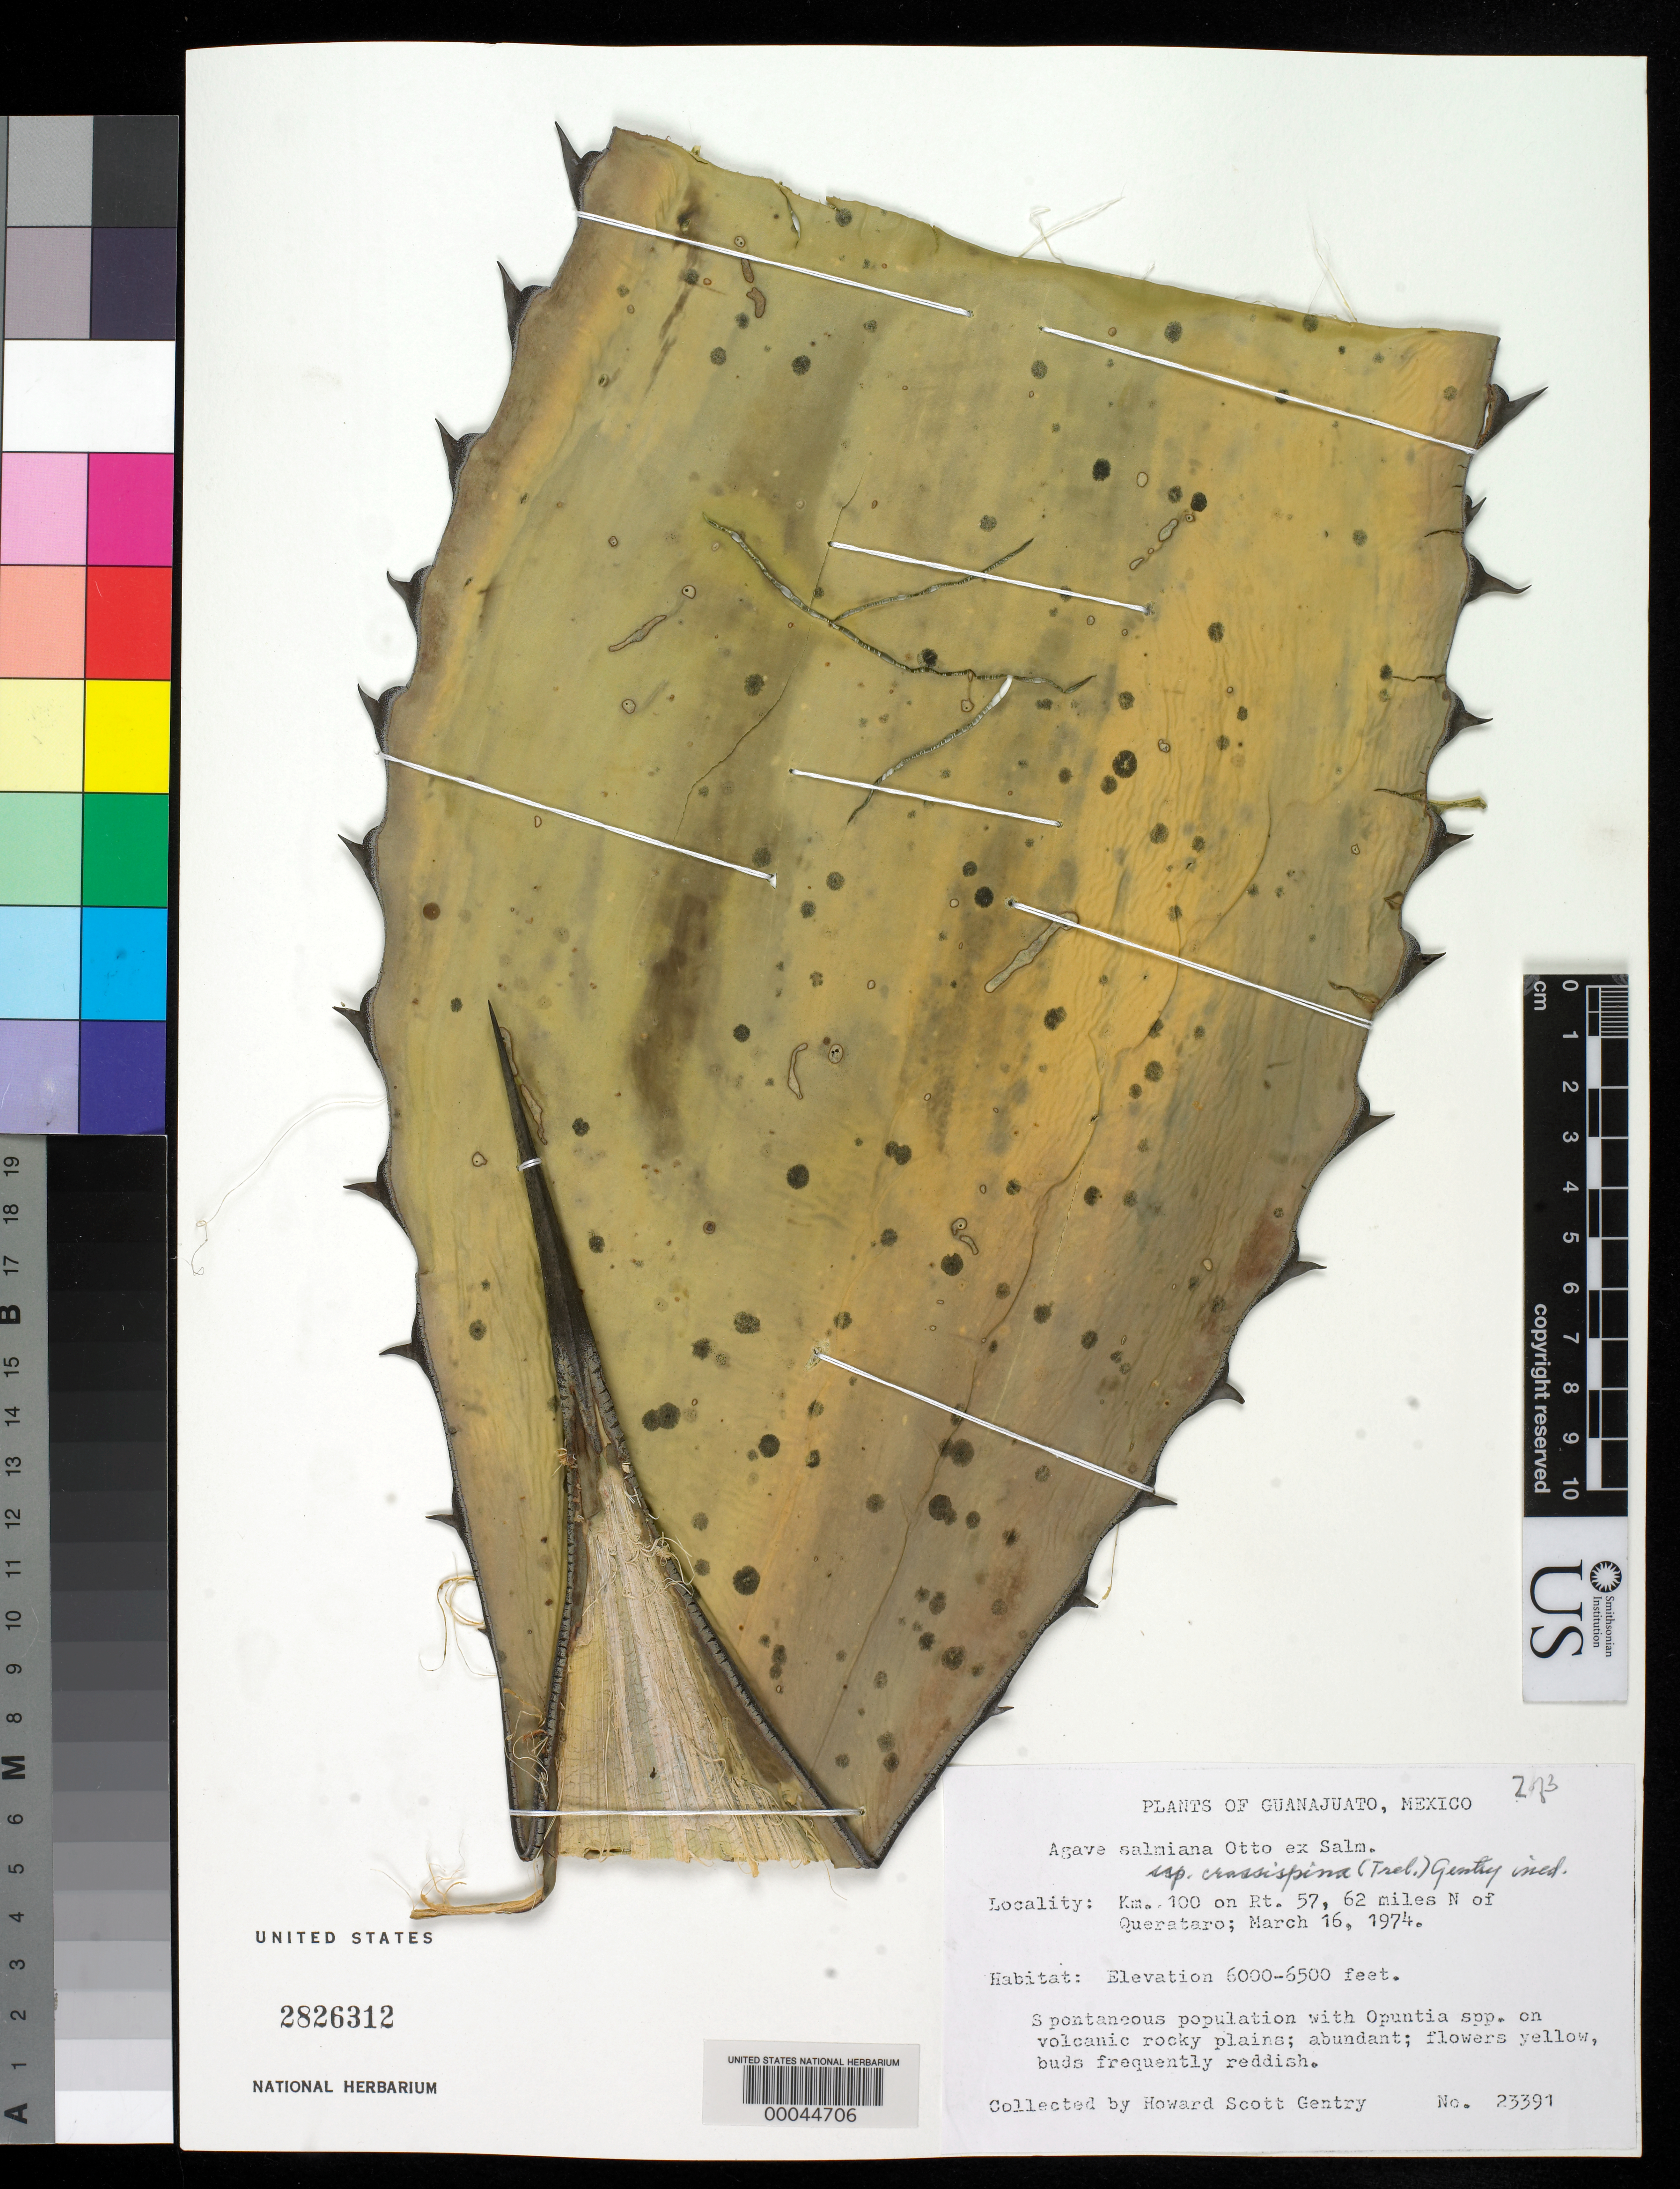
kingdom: Plantae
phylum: Tracheophyta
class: Liliopsida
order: Asparagales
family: Asparagaceae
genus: Agave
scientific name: Agave salmiana subsp. crassispina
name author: (Trel.) Gentry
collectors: H. S. Gentry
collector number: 23391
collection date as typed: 16 Mar 1974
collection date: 1974-03-16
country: Mexico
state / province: Guanajuato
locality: Km 100 on rt 57, 62 mi N of Querataro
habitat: Vocanic rocky plains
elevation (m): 1829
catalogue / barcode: US 2826312